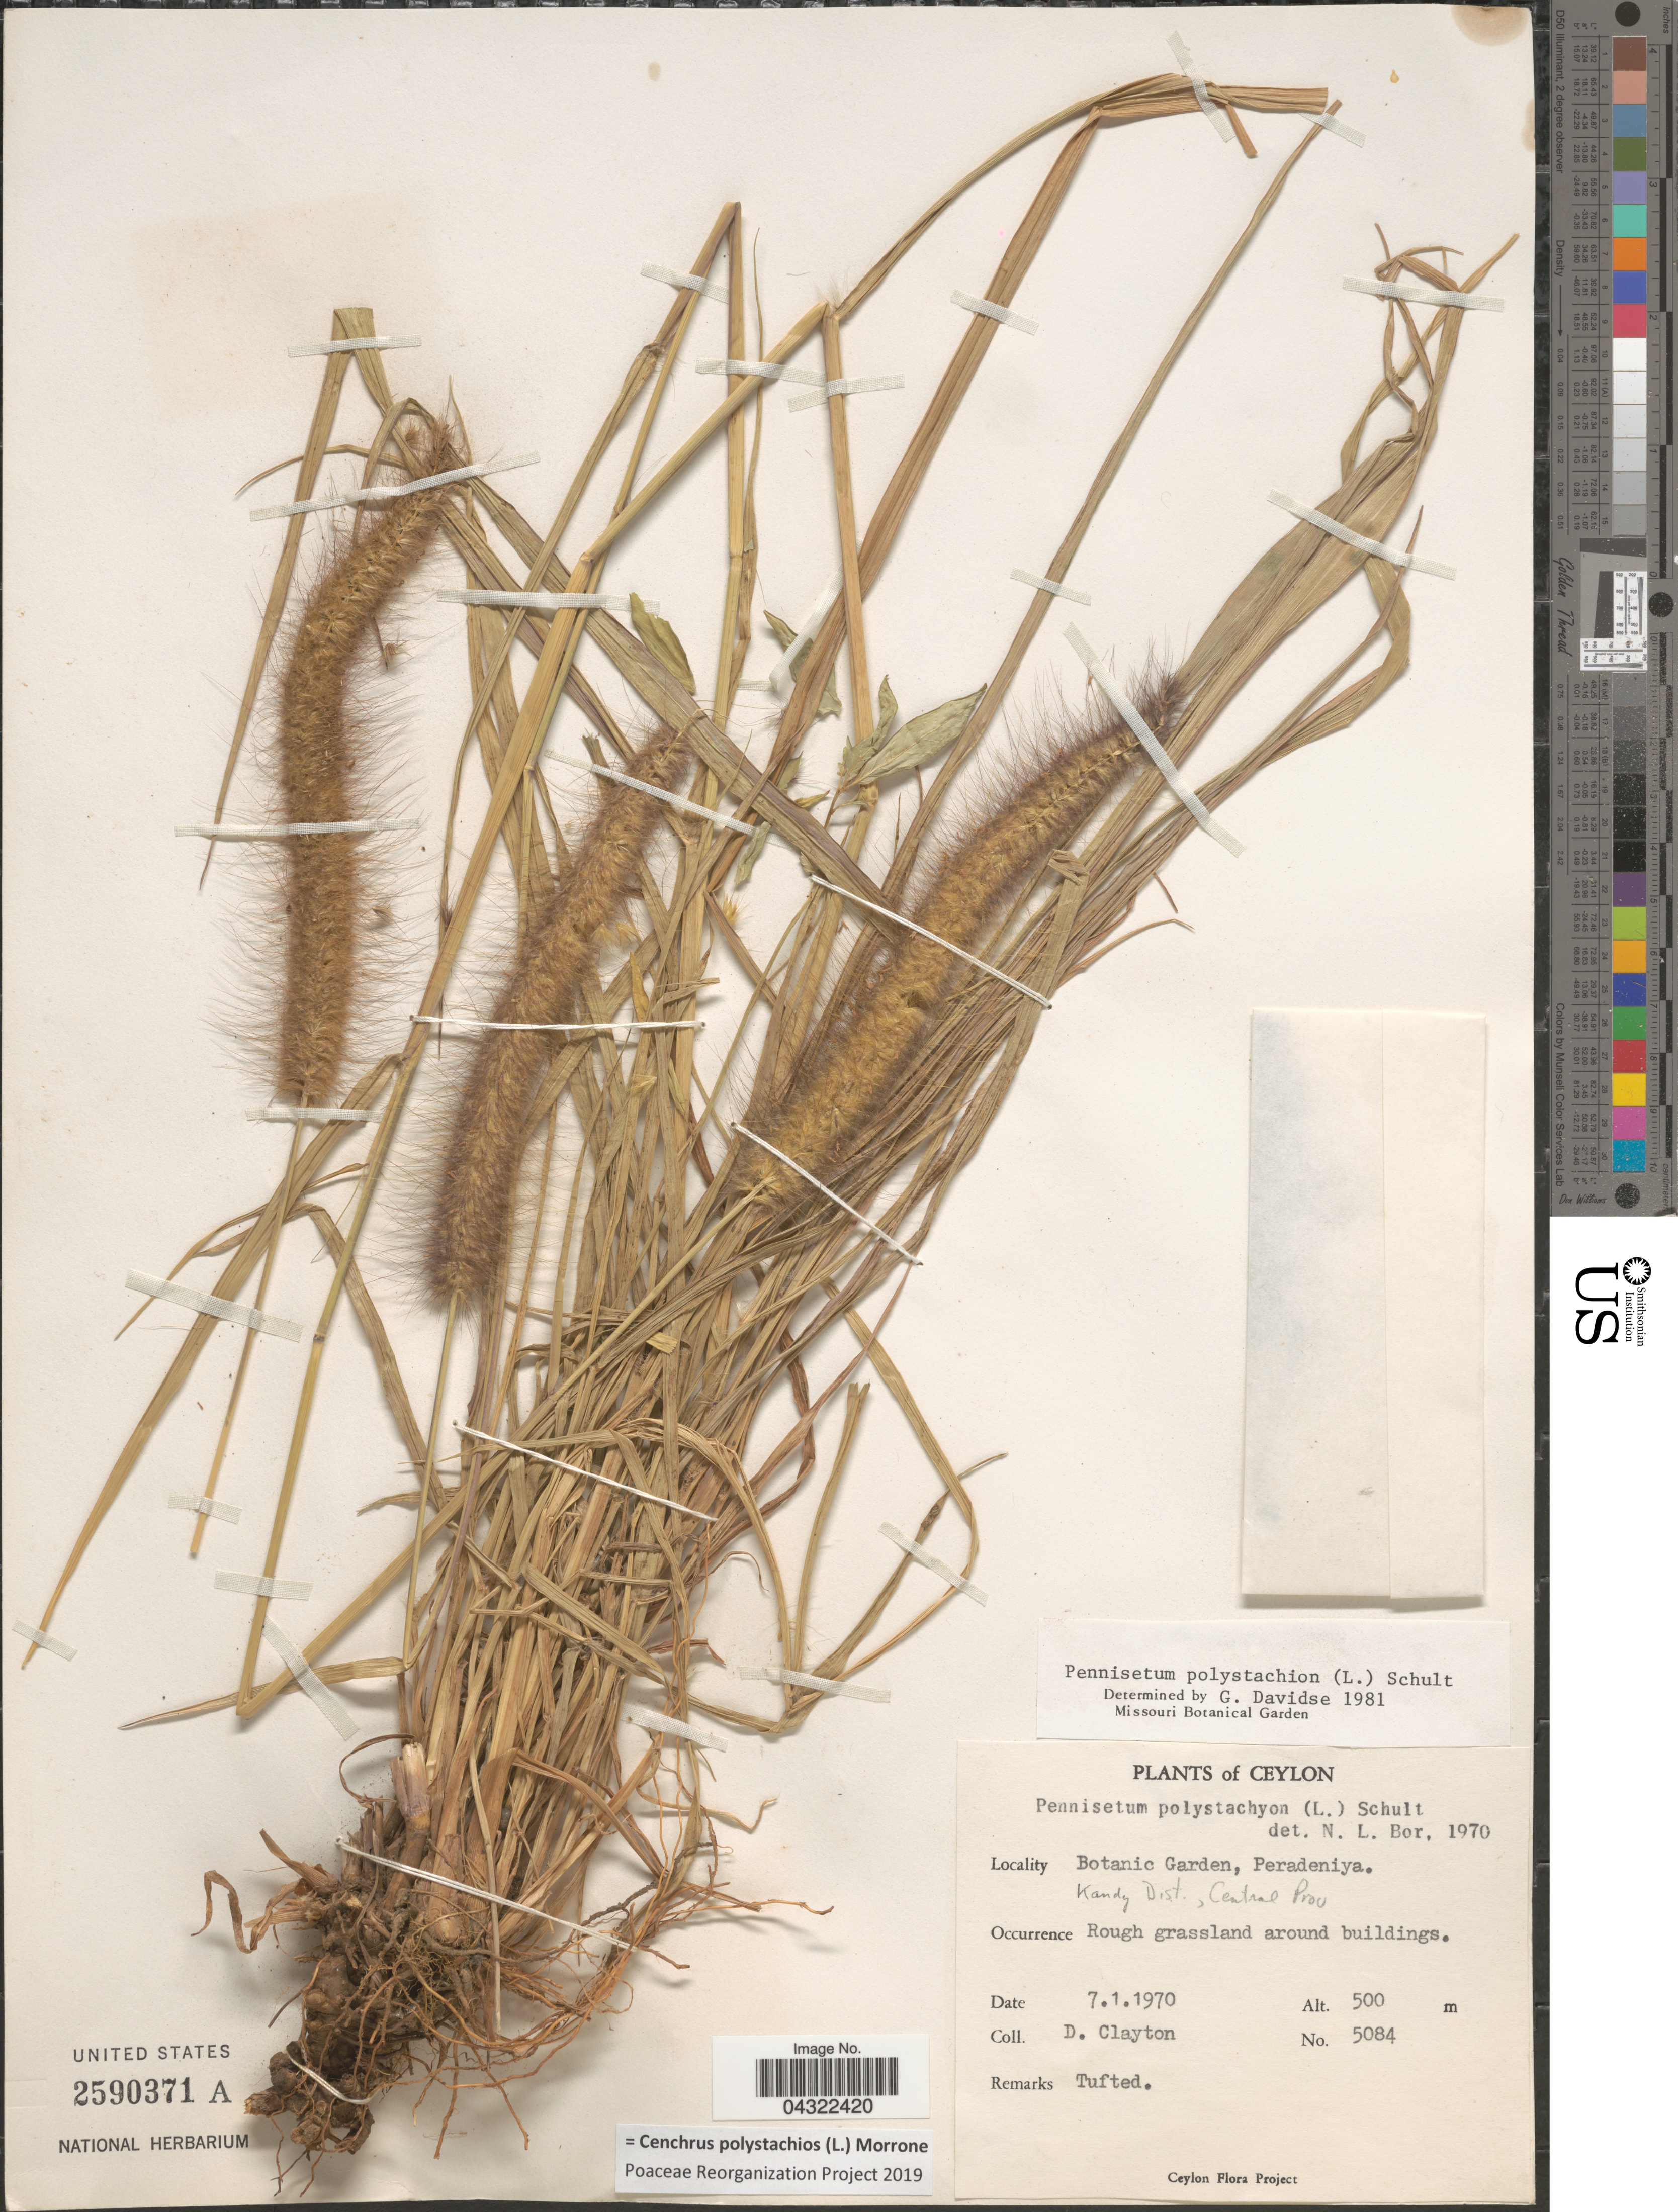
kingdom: Plantae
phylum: Tracheophyta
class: Liliopsida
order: Poales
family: Poaceae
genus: Cenchrus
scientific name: Cenchrus polystachios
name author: (L.) Morrone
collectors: D. Clayton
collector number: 5084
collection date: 1970-01-07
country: Sri Lanka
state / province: Central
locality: Ceylon. Botanic Garden, Peradeniya. Kandy Dist.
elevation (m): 500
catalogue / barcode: US 2590371A